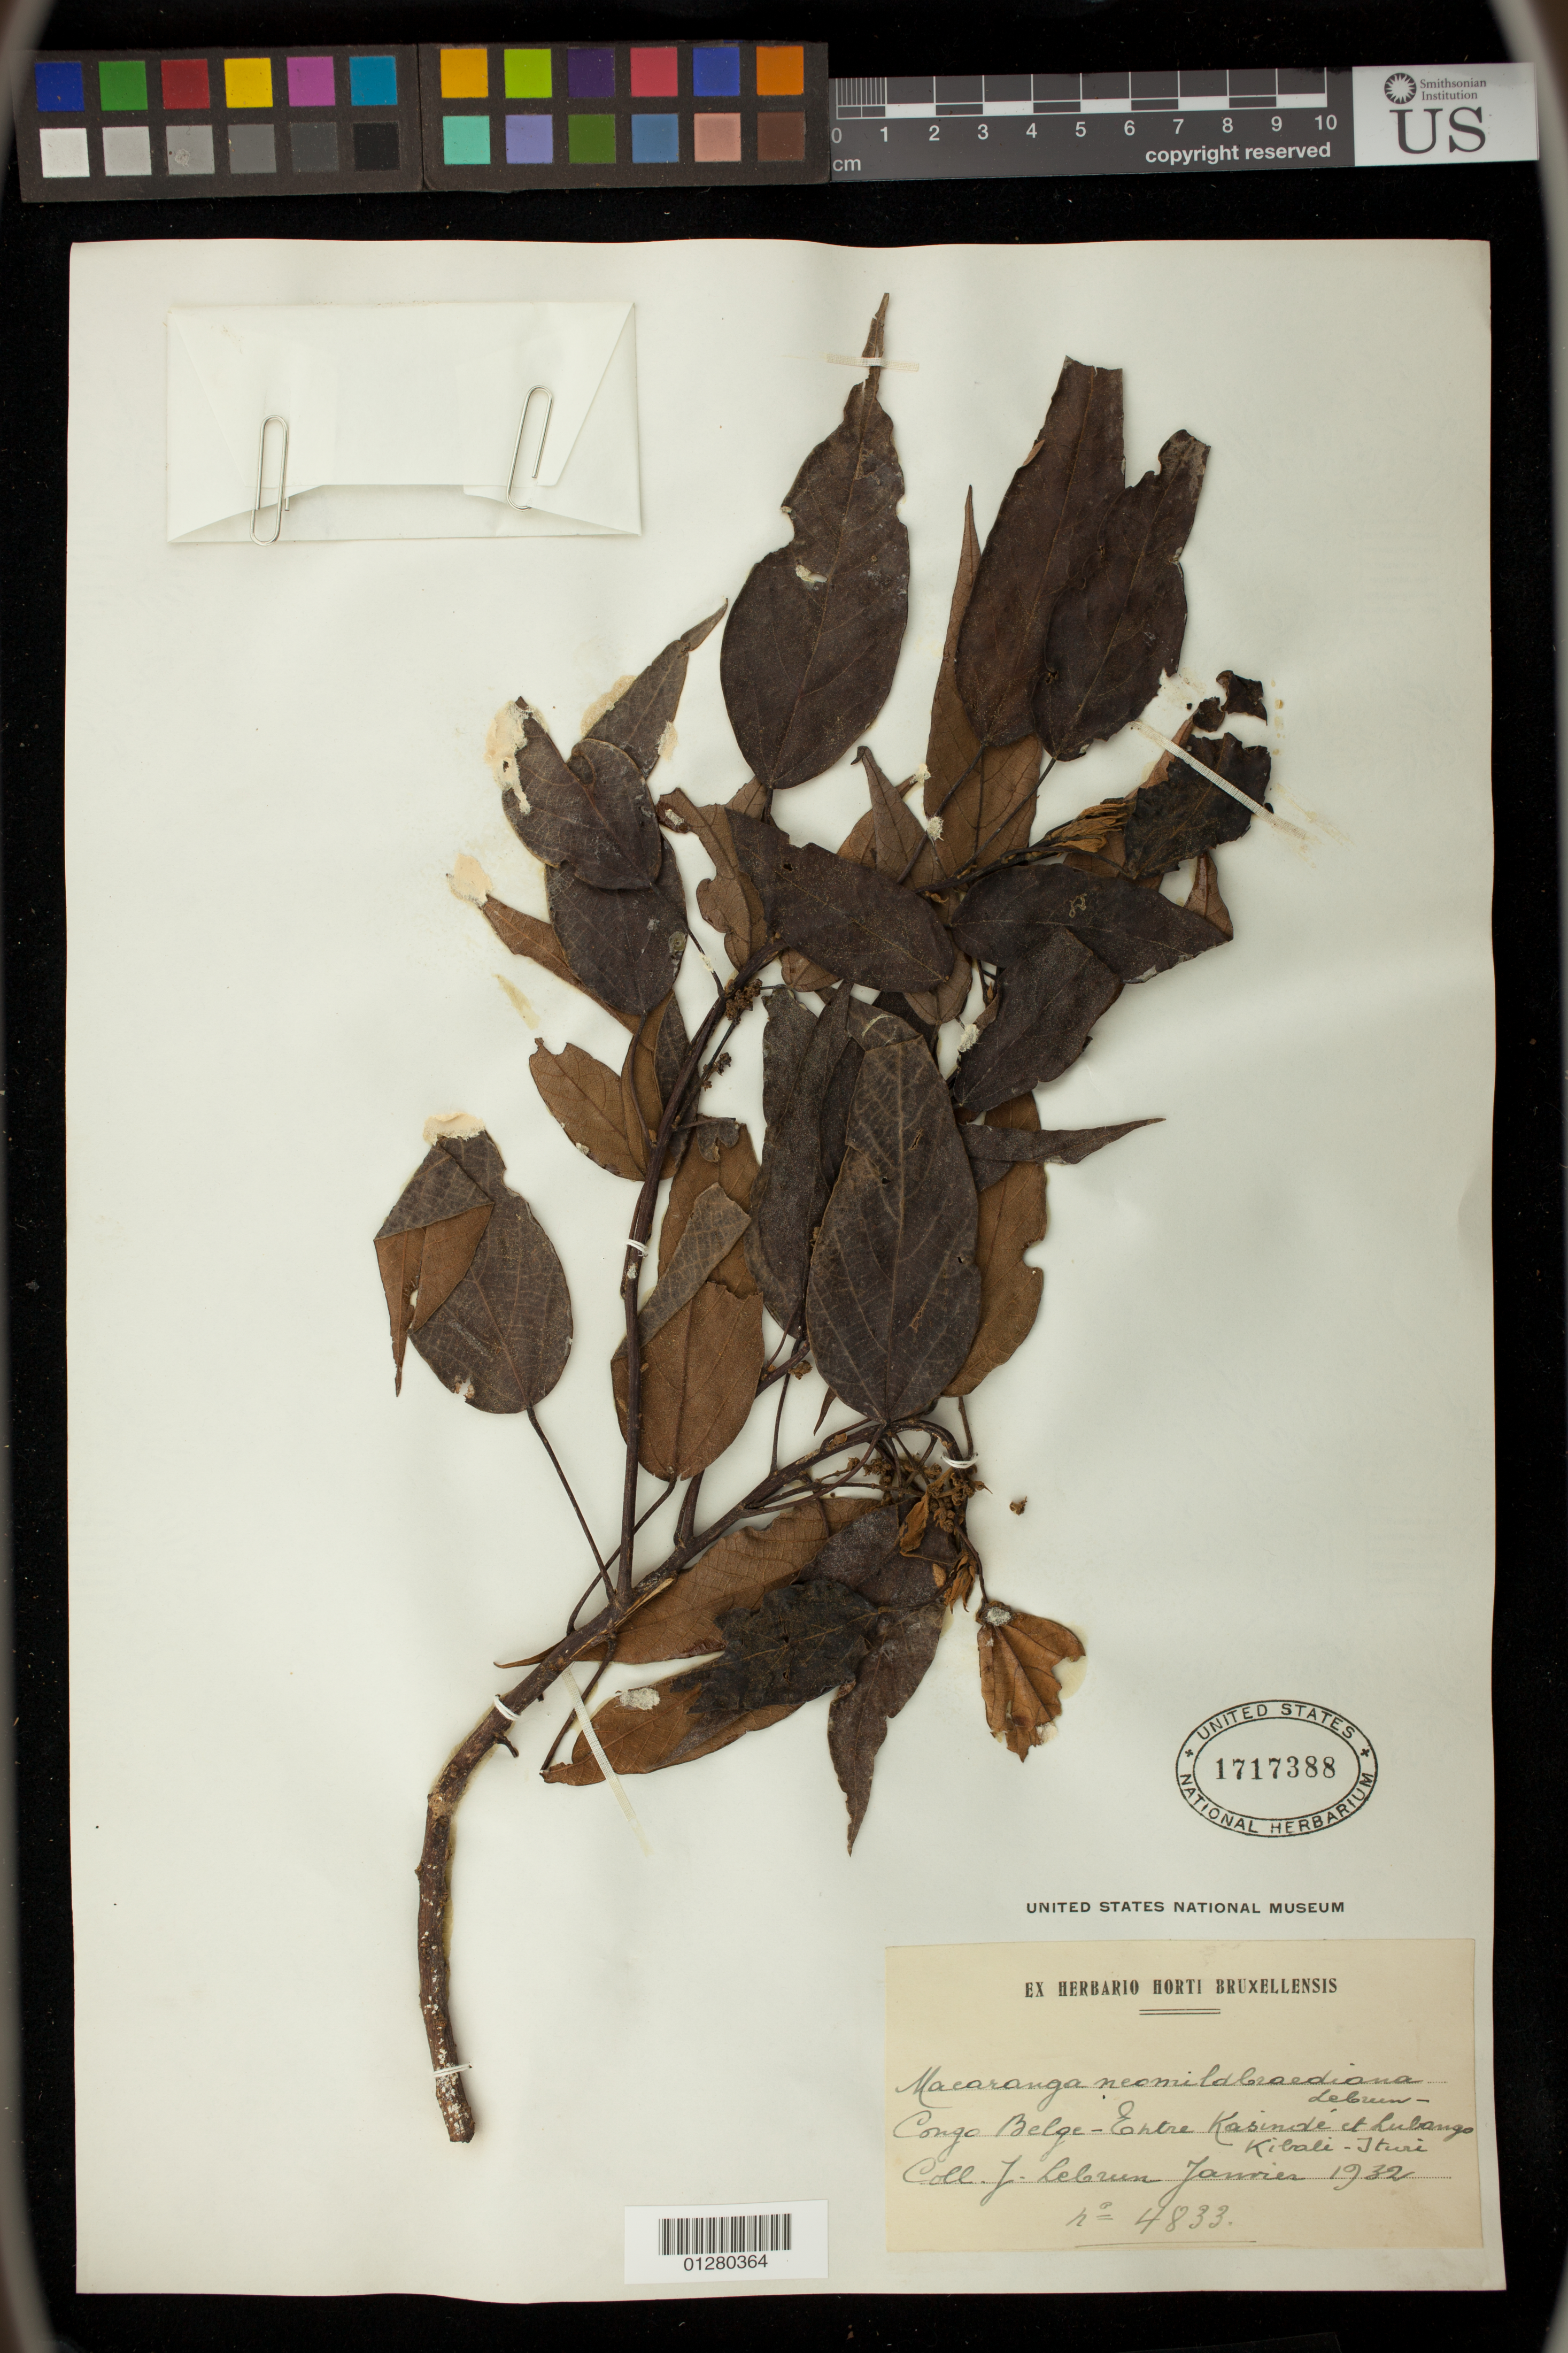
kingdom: Plantae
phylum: Tracheophyta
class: Magnoliopsida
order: Malpighiales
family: Euphorbiaceae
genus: Macaranga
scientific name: Macaranga neomildbraediana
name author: Lebrun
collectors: J. A. Lebrun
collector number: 4833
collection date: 1932-01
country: Congo, Democratic Republic of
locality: Entre Kasinde et Lulango Kibali-Tturi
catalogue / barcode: US 1717388